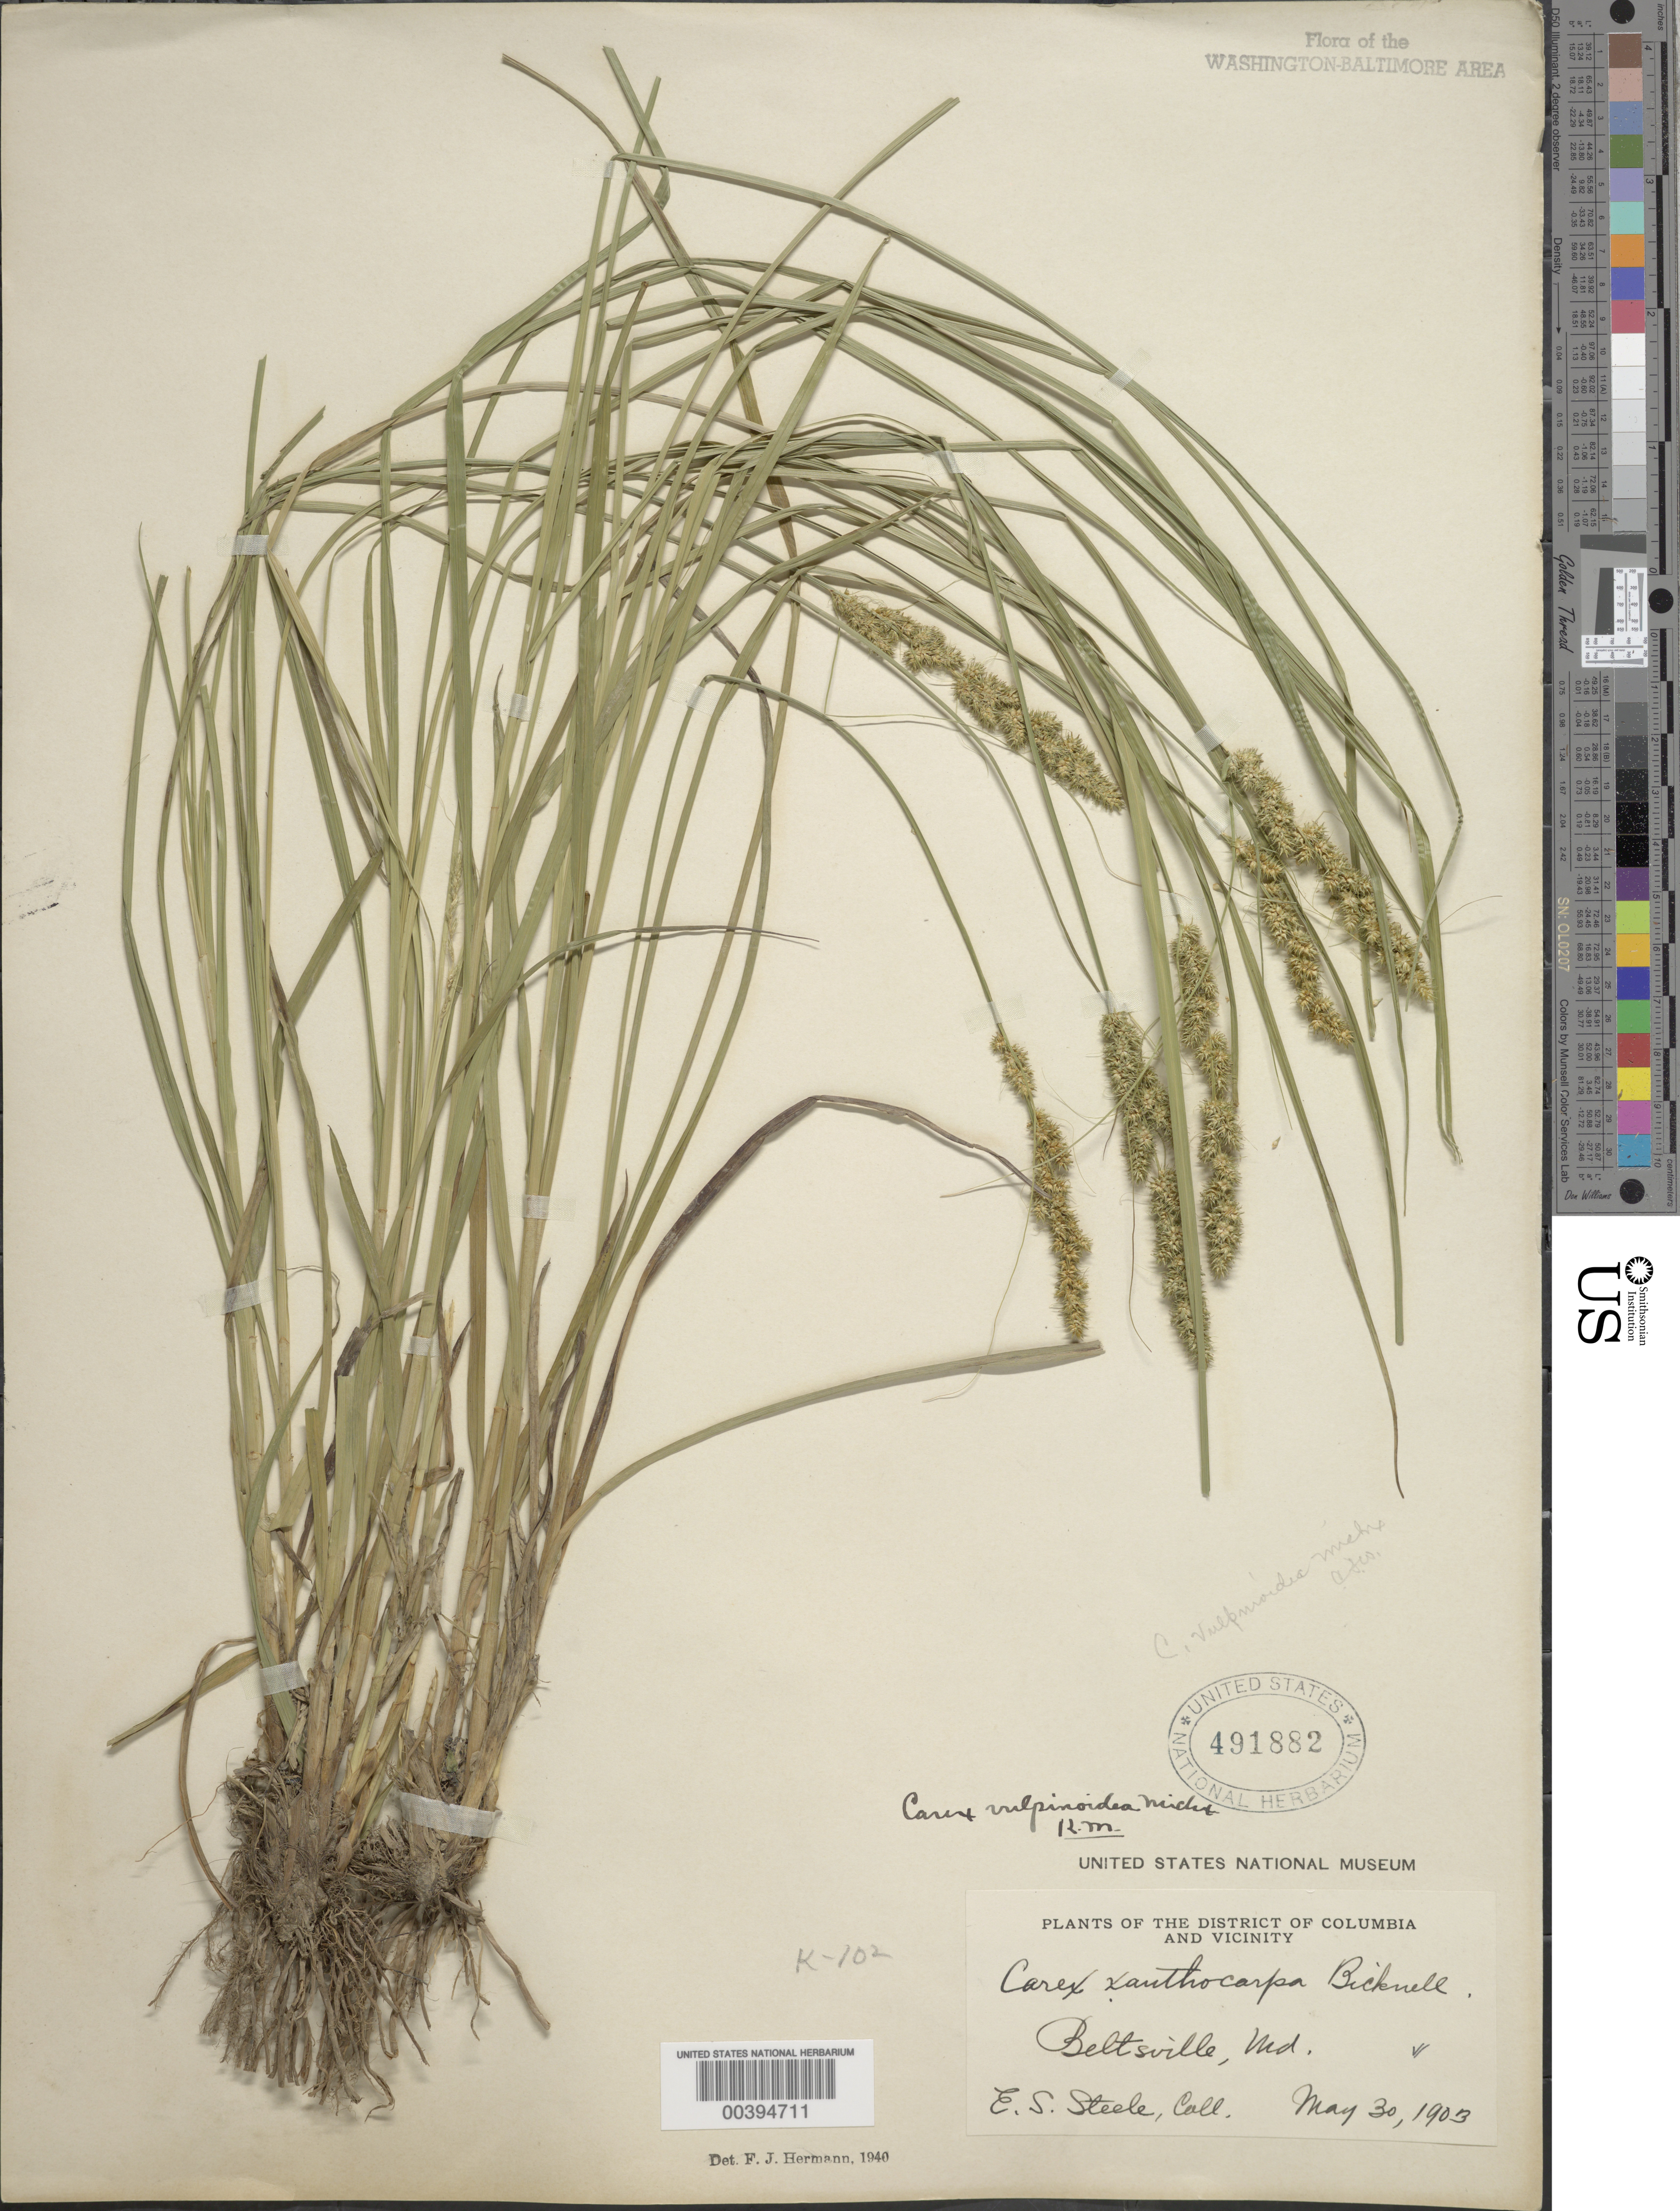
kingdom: Plantae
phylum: Tracheophyta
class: Liliopsida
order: Poales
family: Cyperaceae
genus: Carex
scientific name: Carex vulpinoidea Michx.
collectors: E. Steele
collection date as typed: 30 May 1903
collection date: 1903-05-30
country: United States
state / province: Maryland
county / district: Prince George's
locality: Beltsville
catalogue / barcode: US 491882